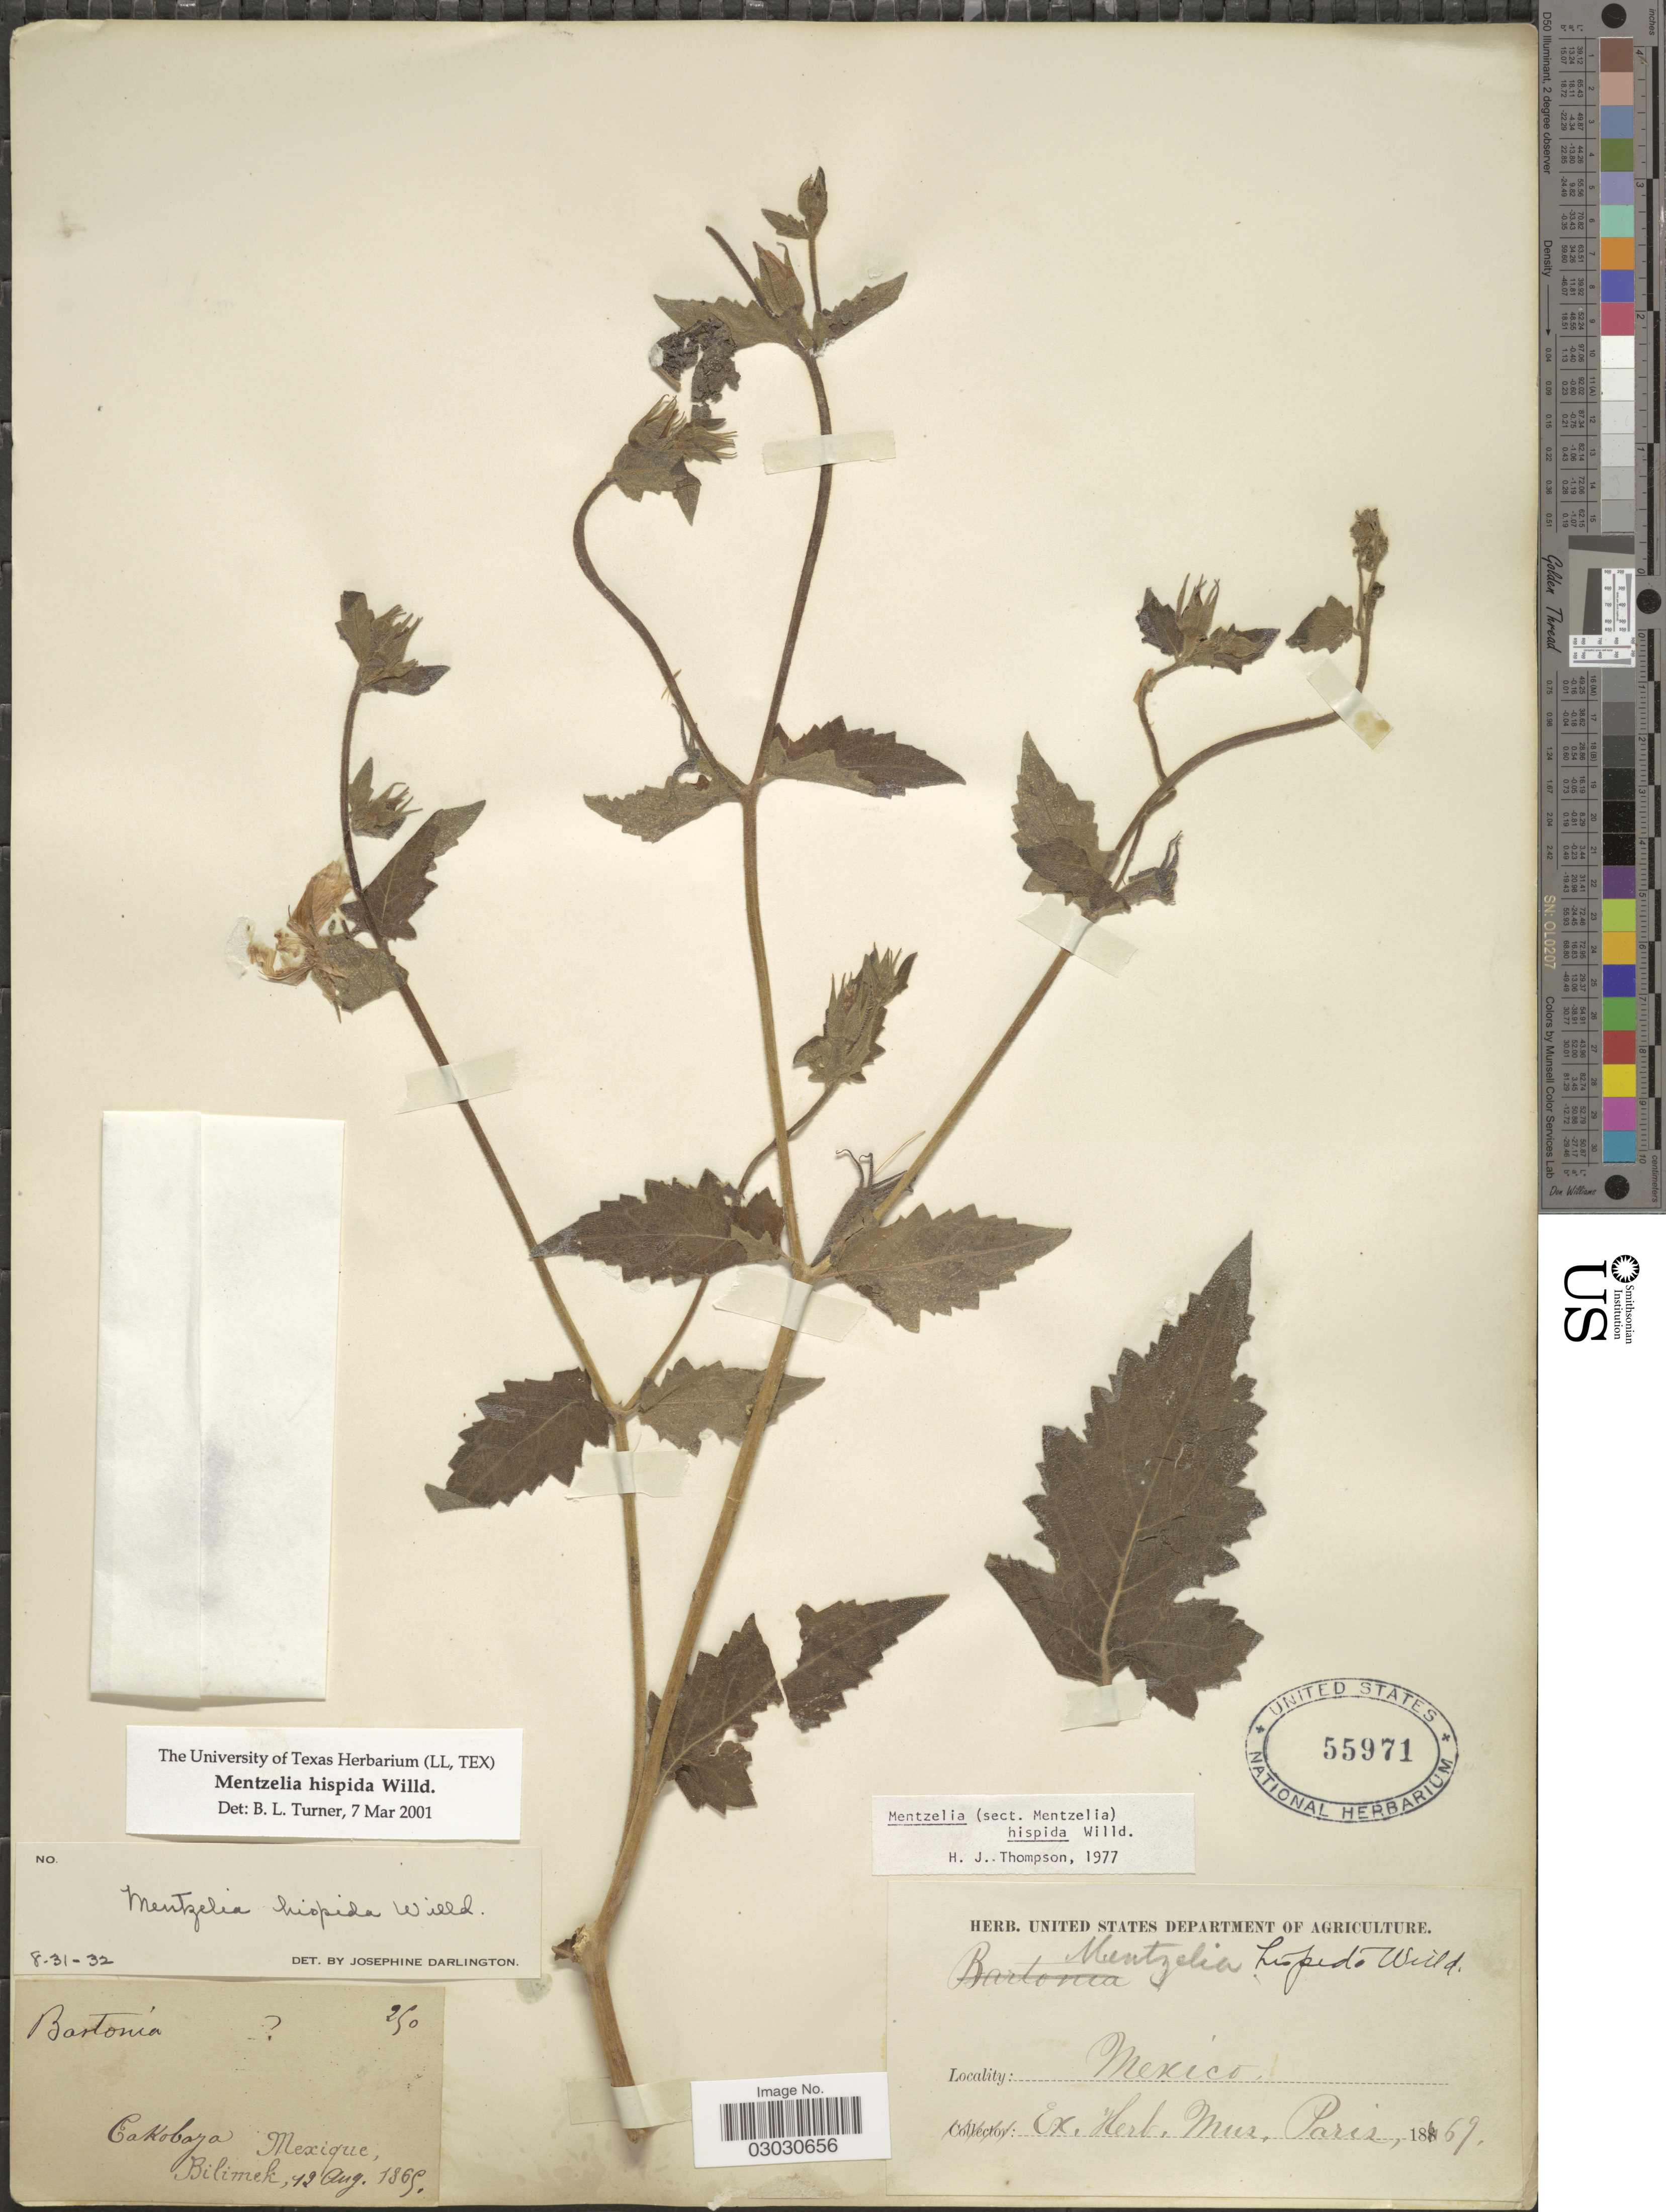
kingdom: Plantae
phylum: Tracheophyta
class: Magnoliopsida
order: Cornales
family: Loasaceae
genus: Mentzelia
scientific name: Mentzelia hispida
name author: Willd.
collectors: -. Bilimek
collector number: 290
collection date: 1869-08-12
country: Mexico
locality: Takobaya.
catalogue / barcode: US 55971